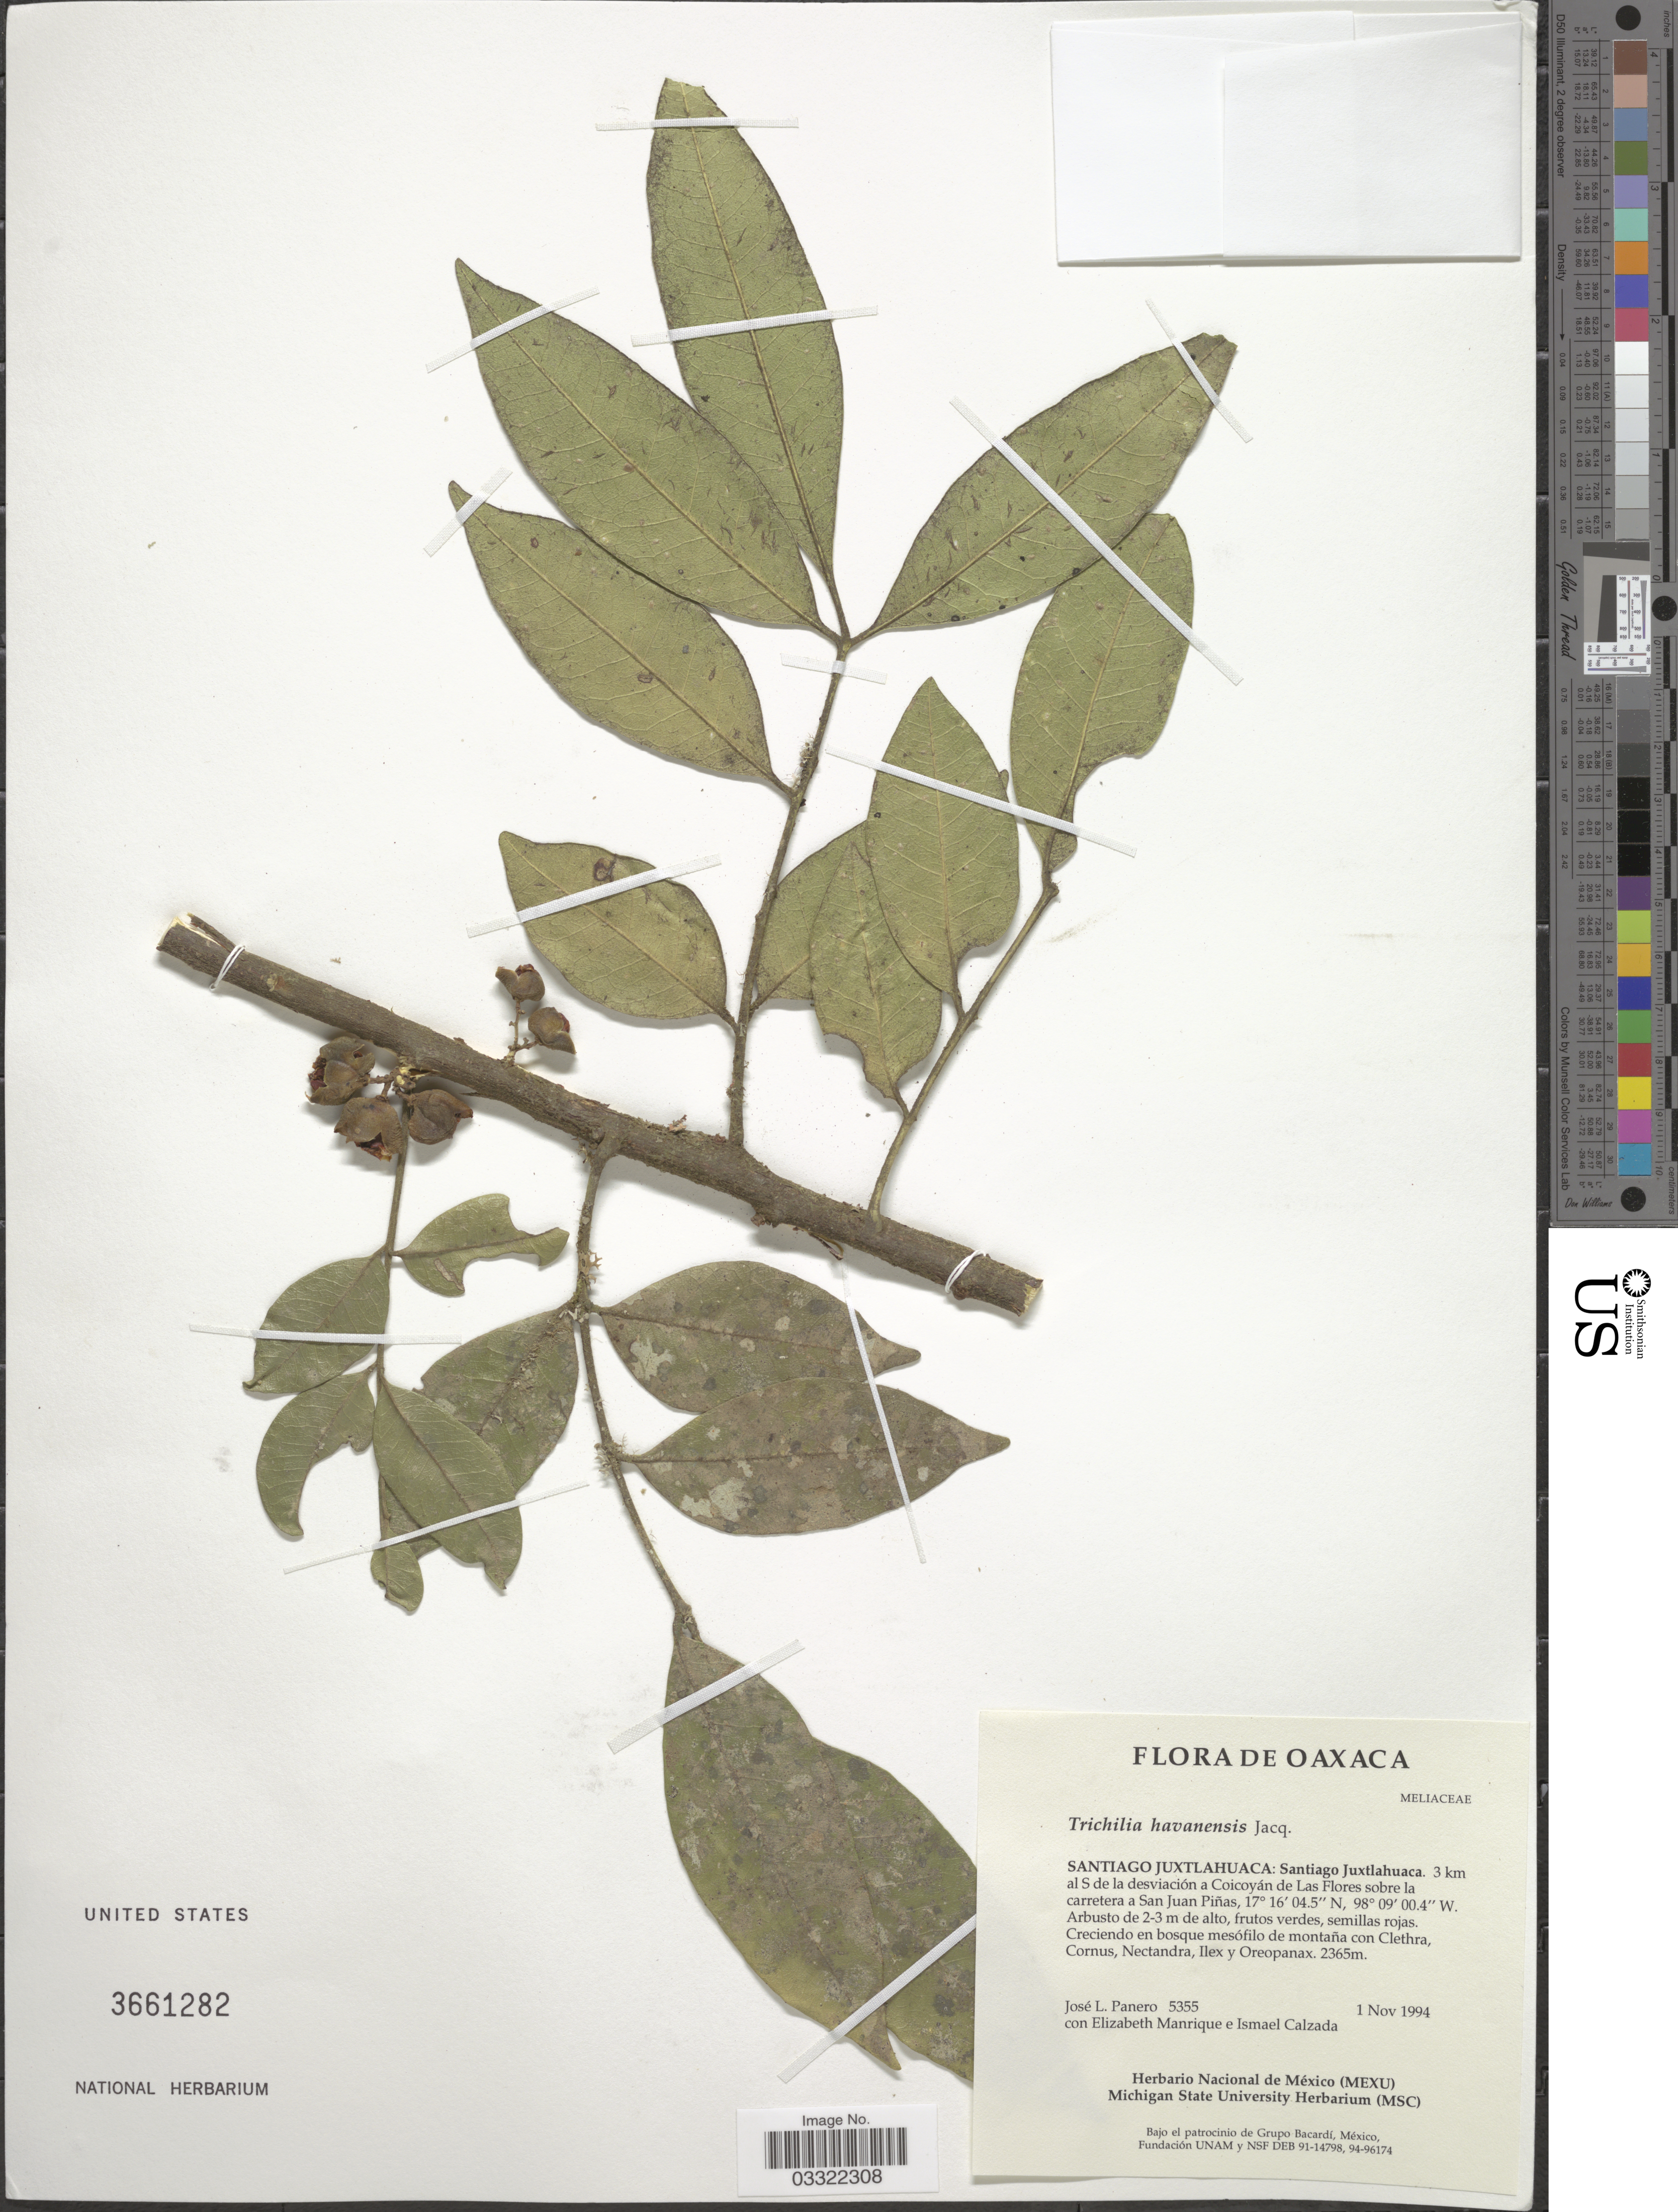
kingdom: Plantae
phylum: Tracheophyta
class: Magnoliopsida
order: Sapindales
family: Meliaceae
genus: Trichilia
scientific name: Trichilia havanensis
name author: Jacq.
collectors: J. L. Panero, E. Manrique & I. Calzada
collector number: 5355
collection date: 1994-11-01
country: Mexico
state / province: Oaxaca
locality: Santiago Juxtlahuaca: Santiago Juxtlahuaca. 3 km al S de la desviación a Coicoyán de Las Flores sobre la carretera a San Juan Piñas.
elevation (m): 2365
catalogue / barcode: US 3661282